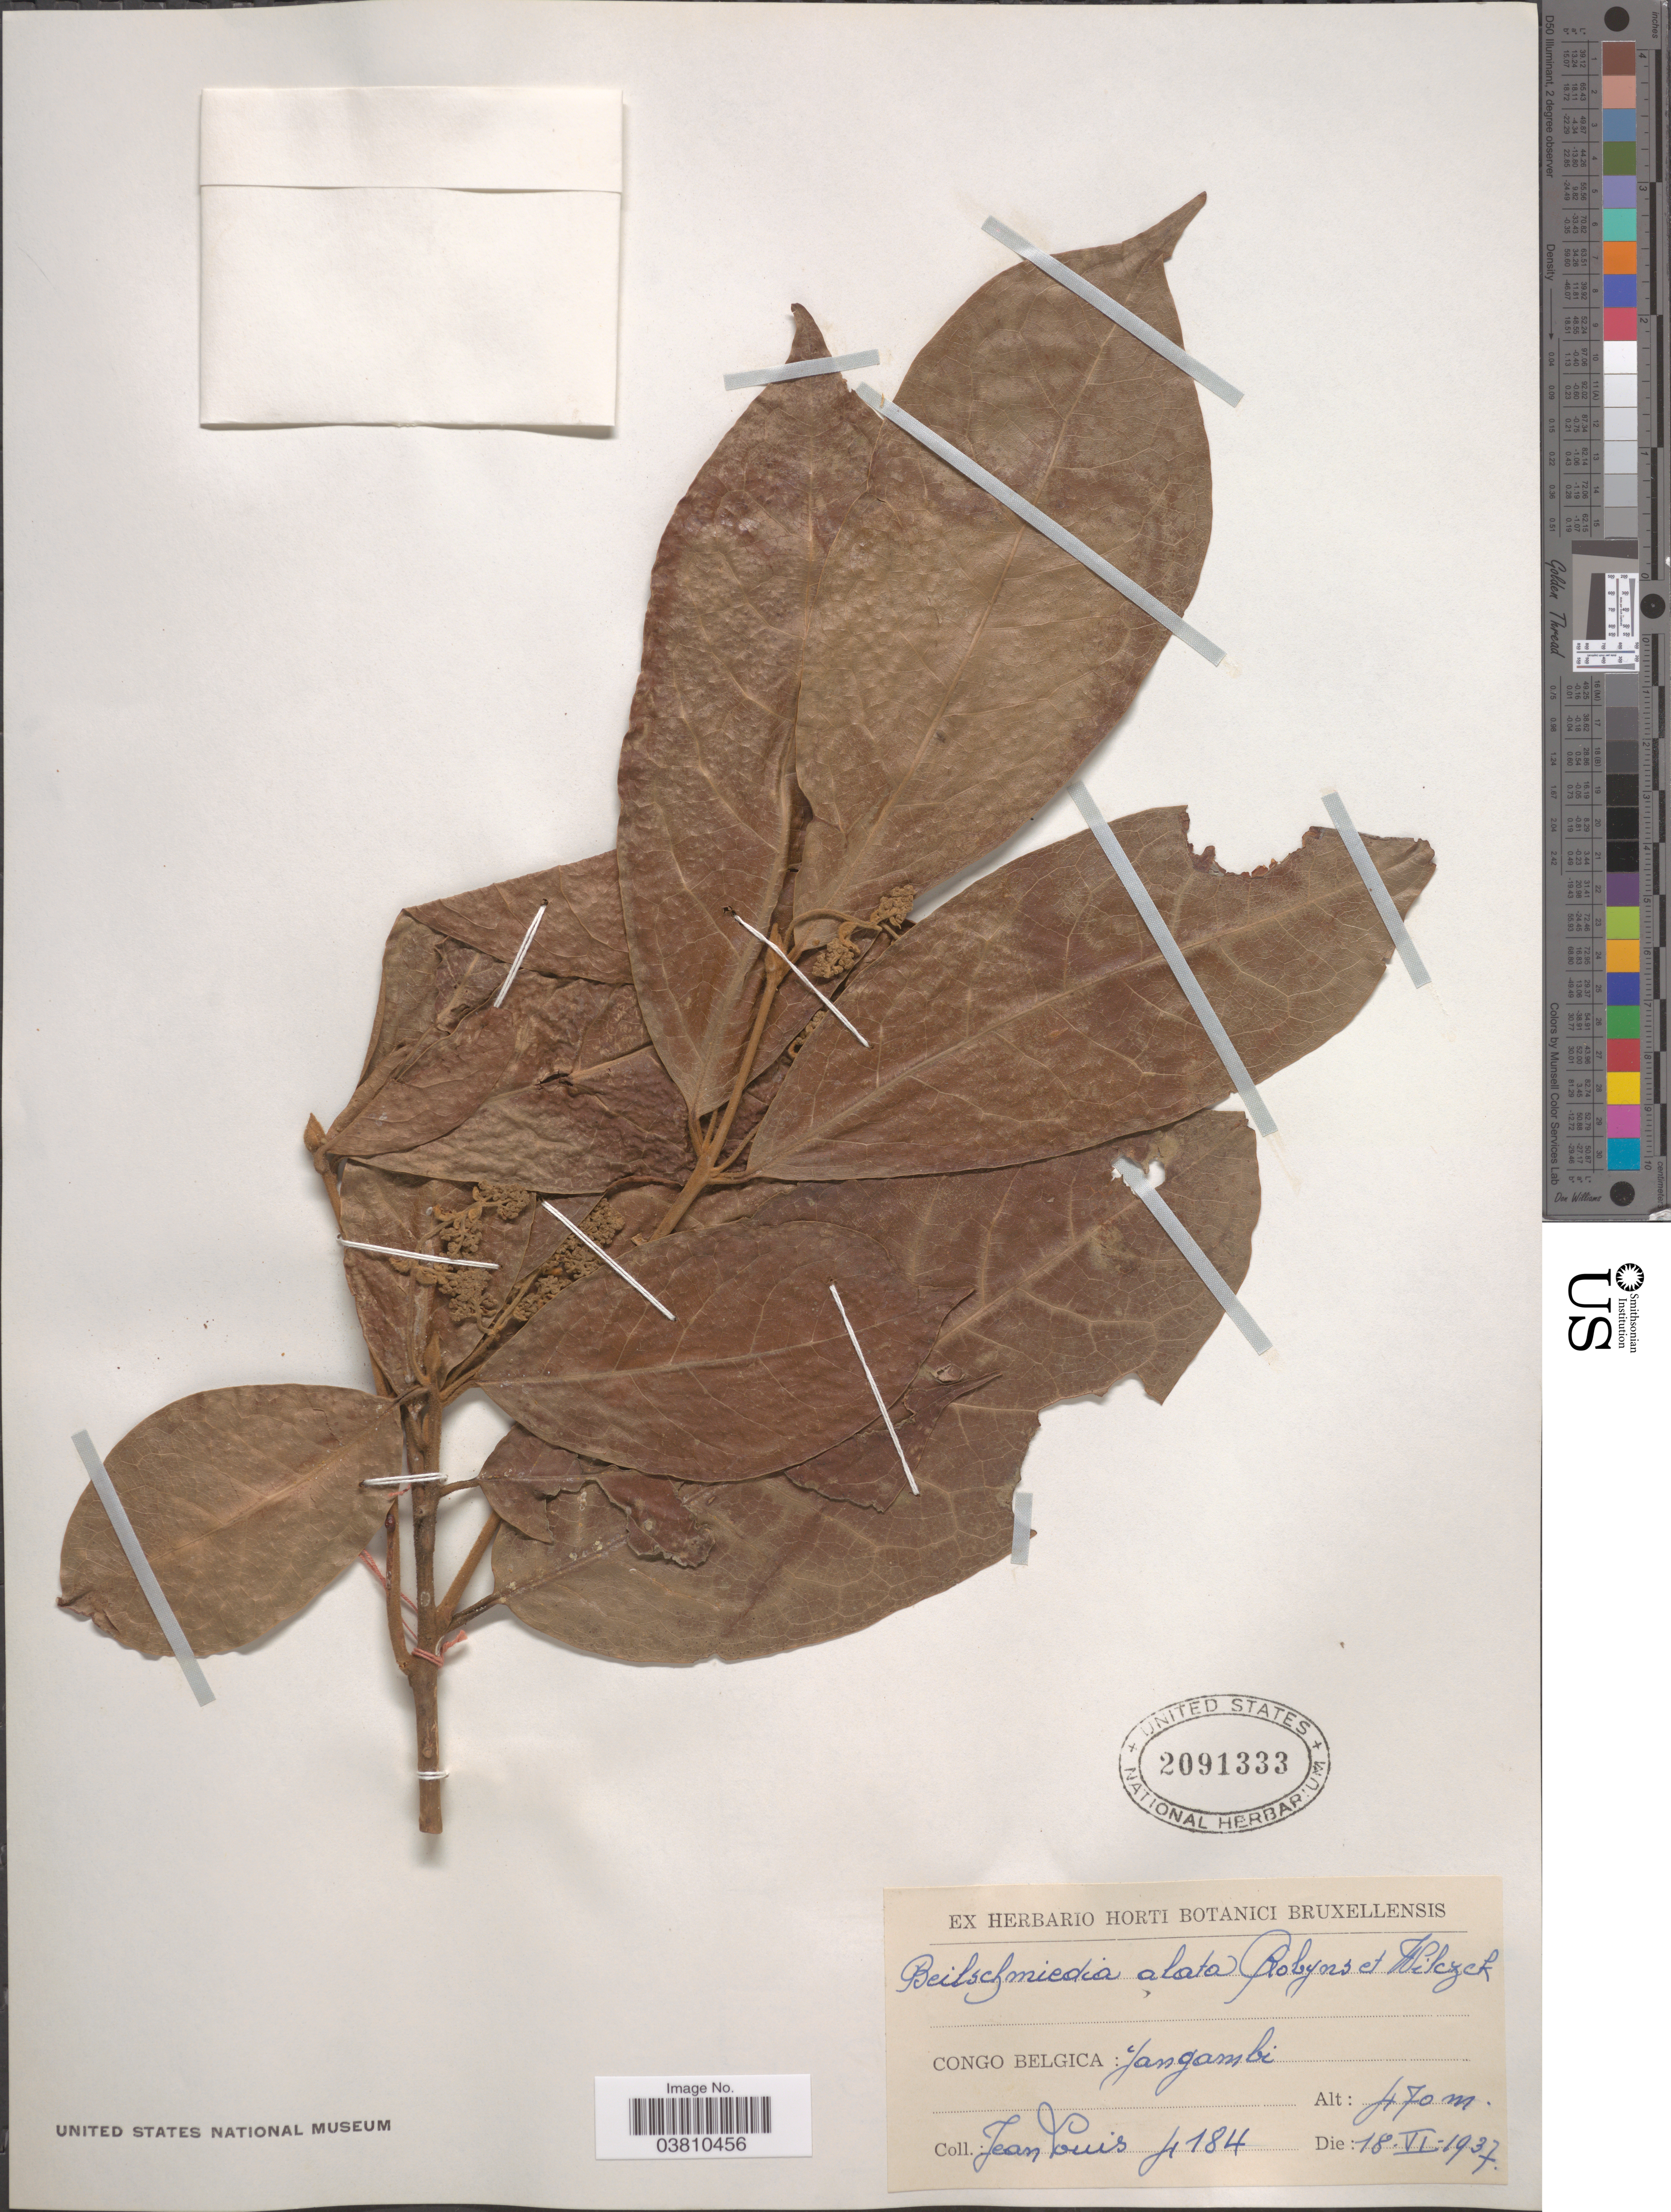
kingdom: Plantae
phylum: Tracheophyta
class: Magnoliopsida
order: Laurales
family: Lauraceae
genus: Beilschmiedia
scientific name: Beilschmiedia alata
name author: Robyns & R. Wilczek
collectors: J. Louis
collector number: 4184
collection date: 1937-06-18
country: Congo, Democratic Republic of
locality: Congo Belgica: Jangambi.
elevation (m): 470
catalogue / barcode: US 2091333